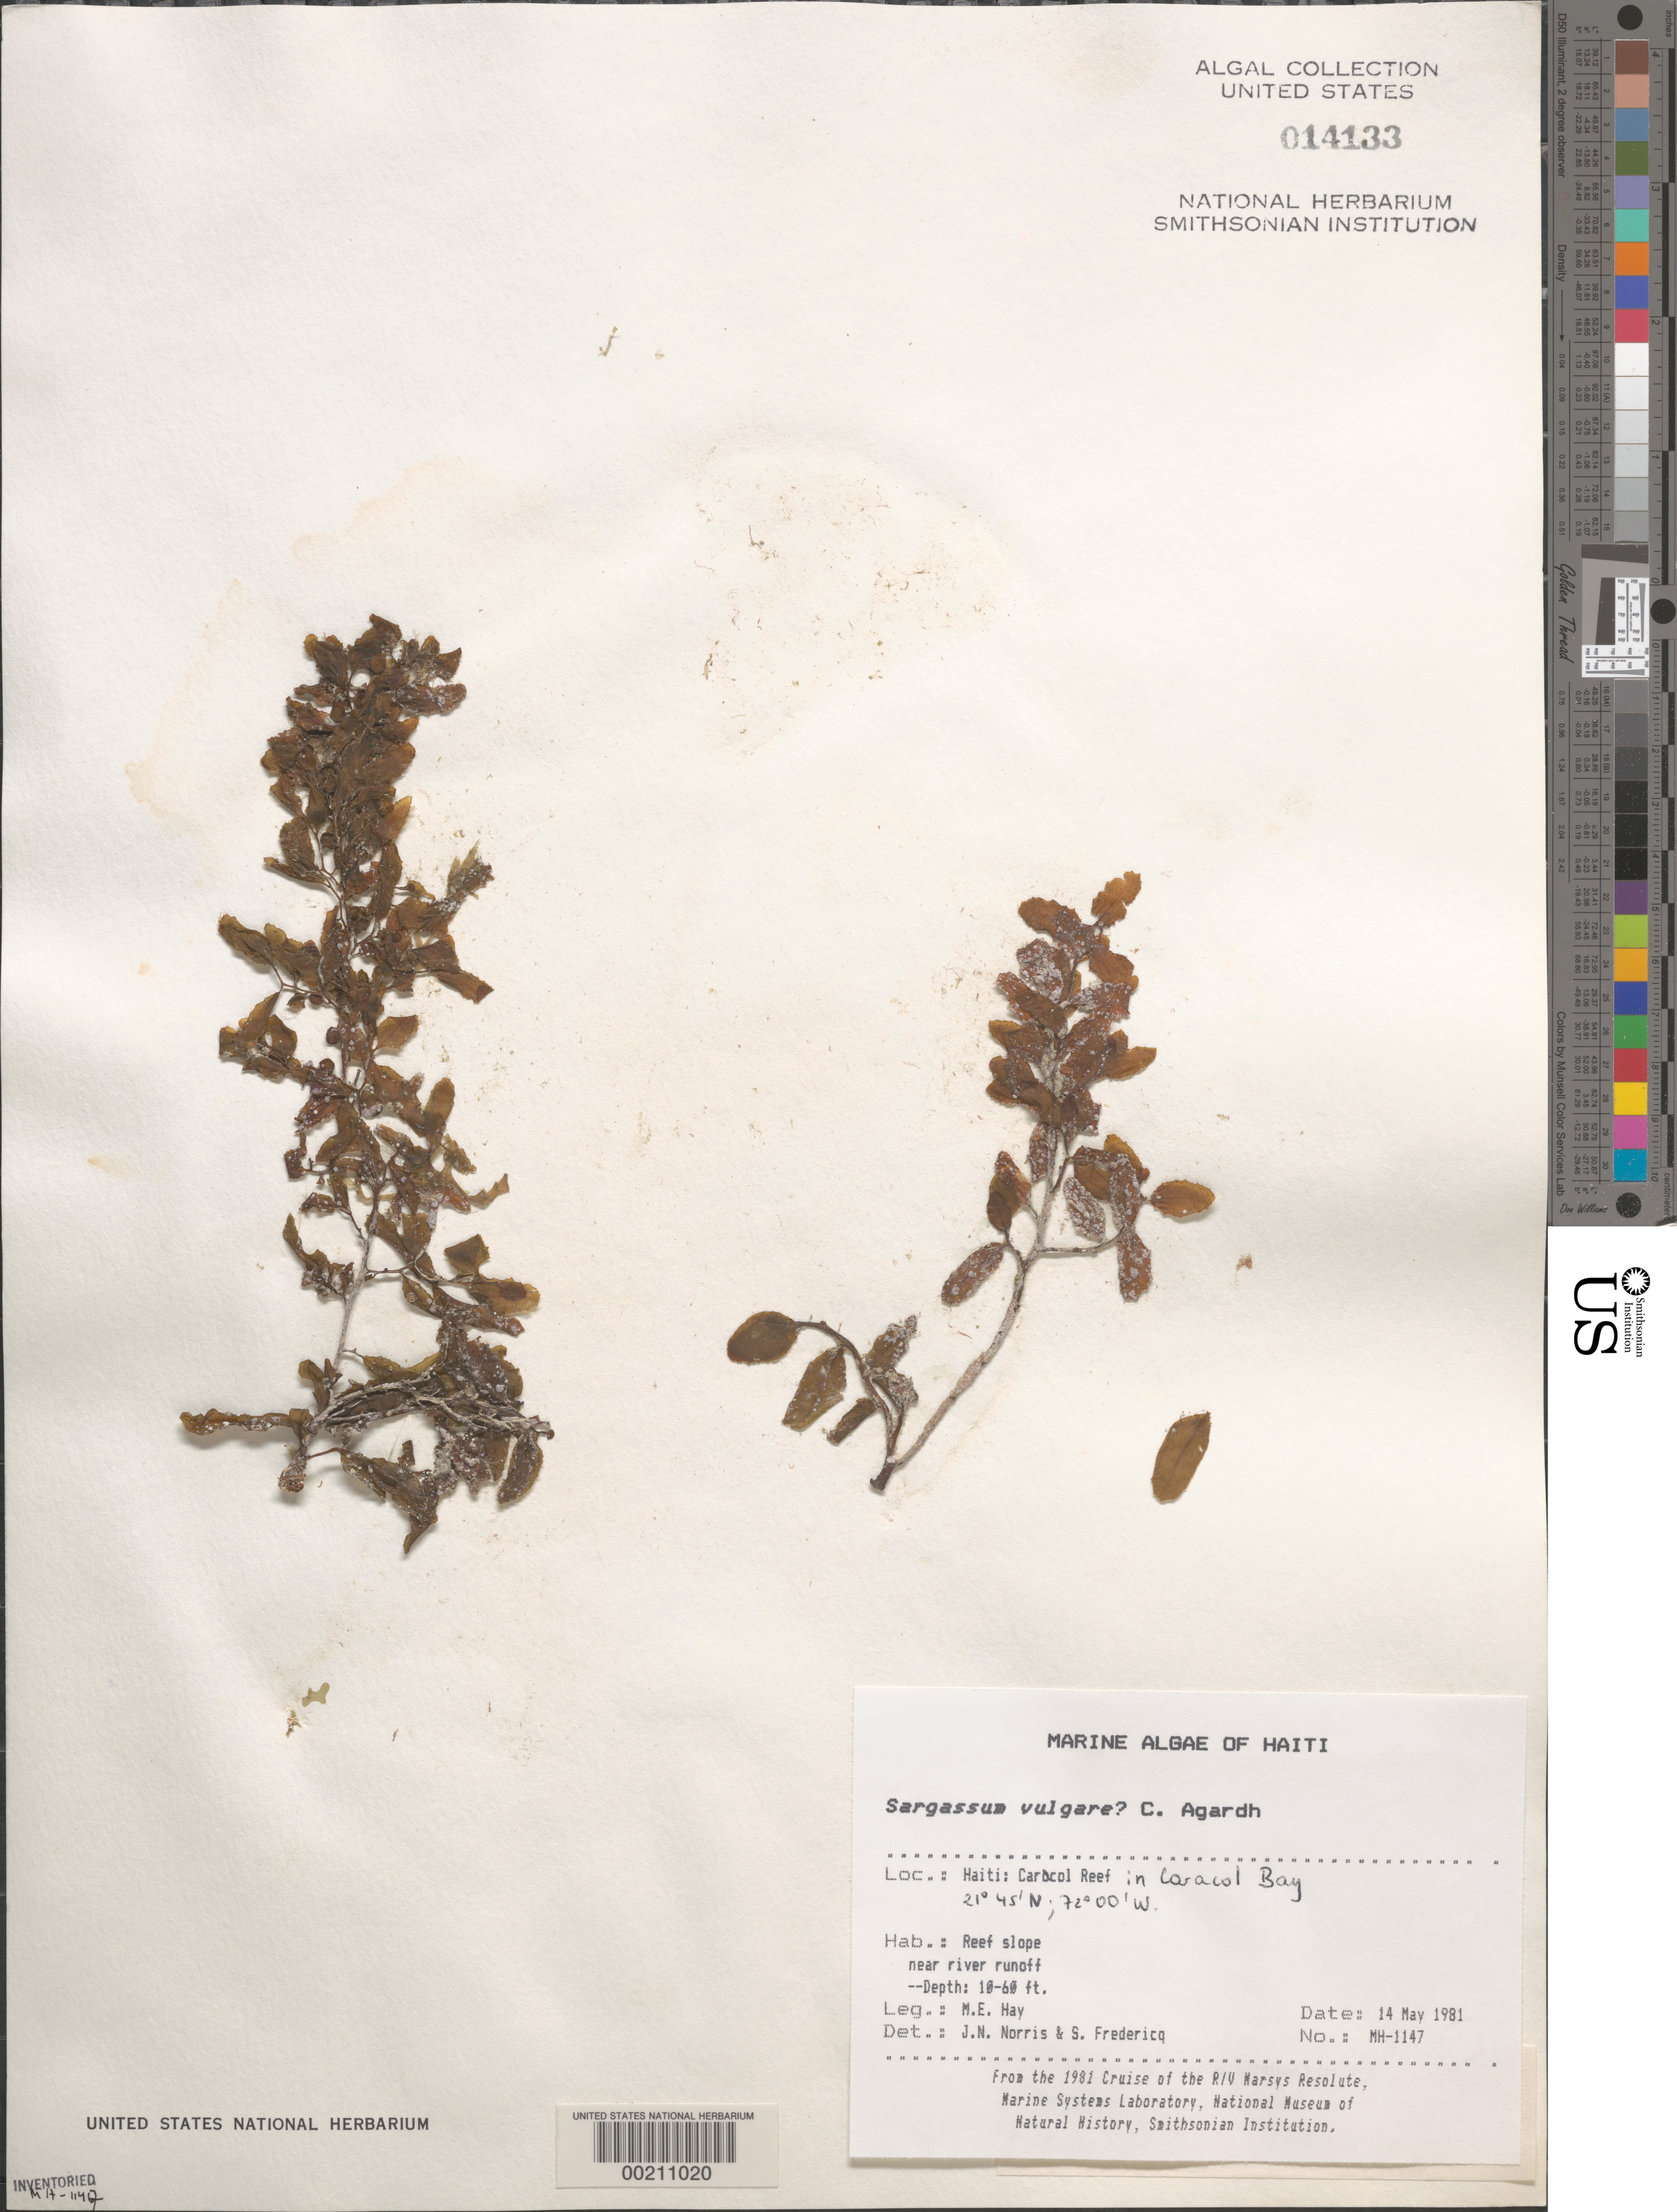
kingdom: Chromista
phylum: Ochrophyta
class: Phaeophyceae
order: Fucales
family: Sargassaceae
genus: Sargassum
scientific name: Sargassum vulgare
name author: C. Agardh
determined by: Norris, J. N.; Fredericq, S.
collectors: M. E. Hay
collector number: MEH-1147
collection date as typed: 14 May 1981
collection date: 1981-05-14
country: Haiti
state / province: Nord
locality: Caracol Reef, Caracol Bay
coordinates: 21 45'N, 72 00'W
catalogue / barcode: US 14133